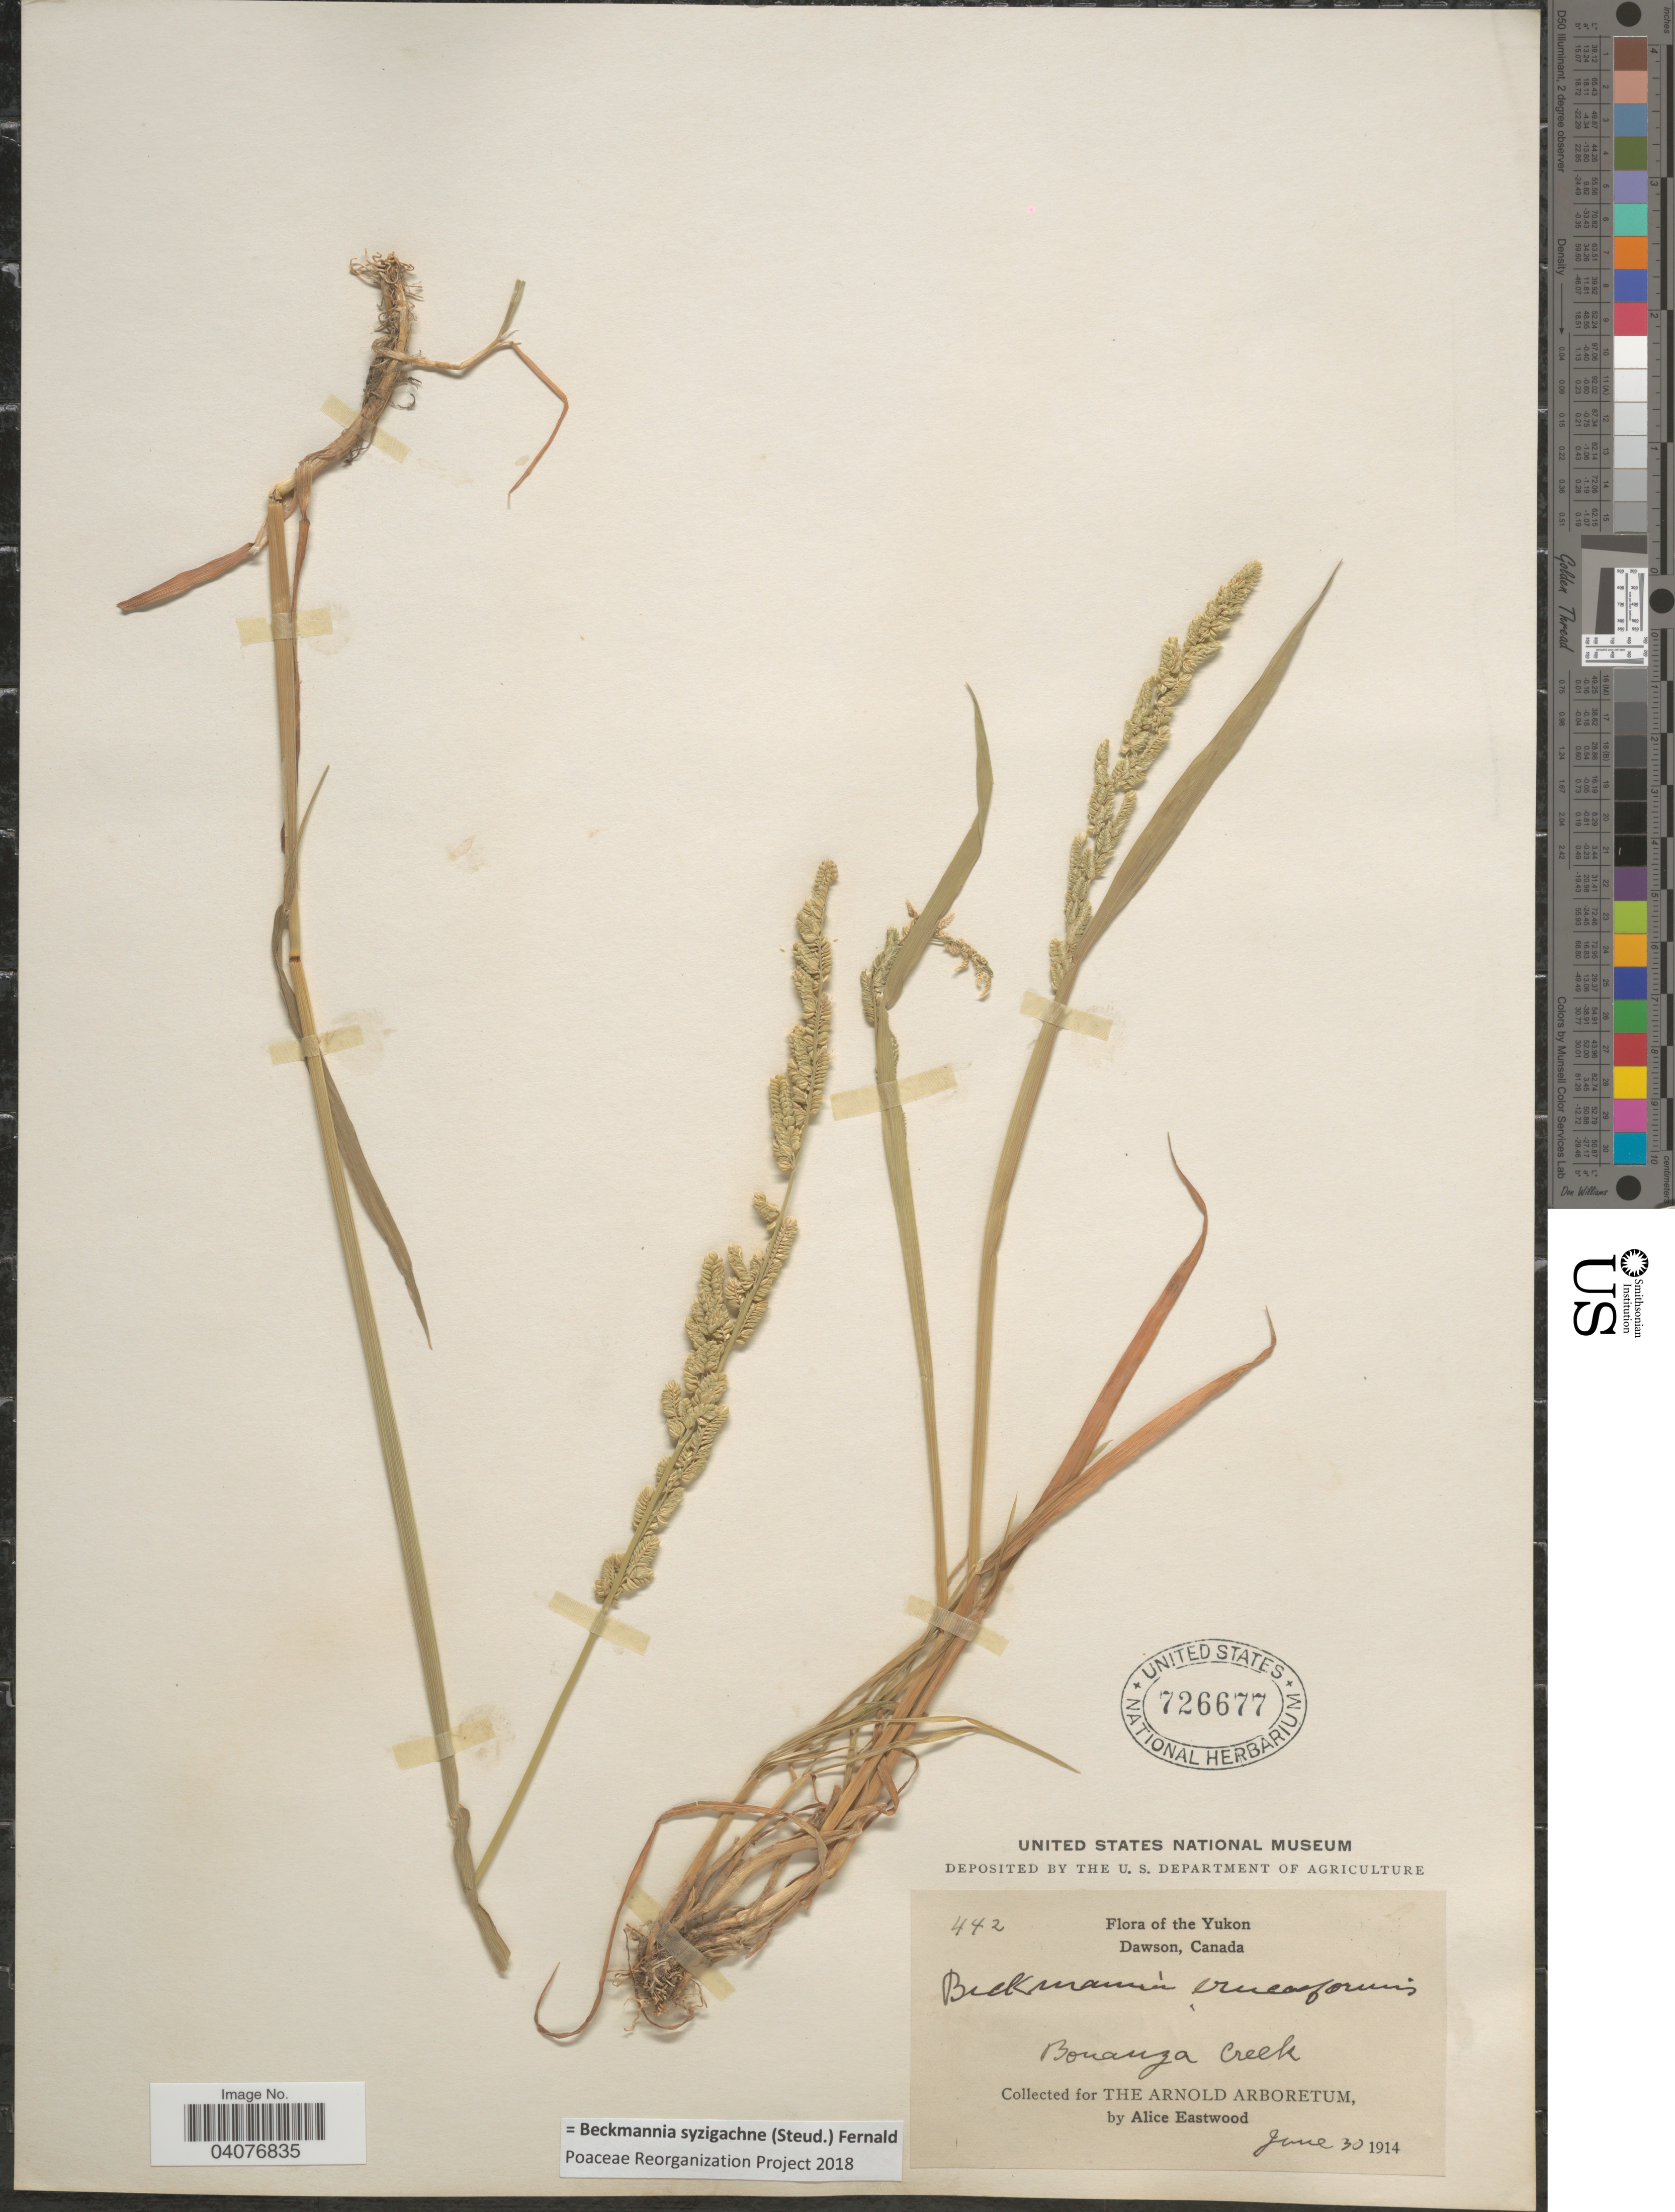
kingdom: Plantae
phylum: Tracheophyta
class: Liliopsida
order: Poales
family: Poaceae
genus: Beckmannia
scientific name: Beckmannia syzigachne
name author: (Steud.) Fernald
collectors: A. Eastwood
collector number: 442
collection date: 1914-06-30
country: Canada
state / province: Yukon Territory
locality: The Yukon, Dawson. Bonanza Creek.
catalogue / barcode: US 726677